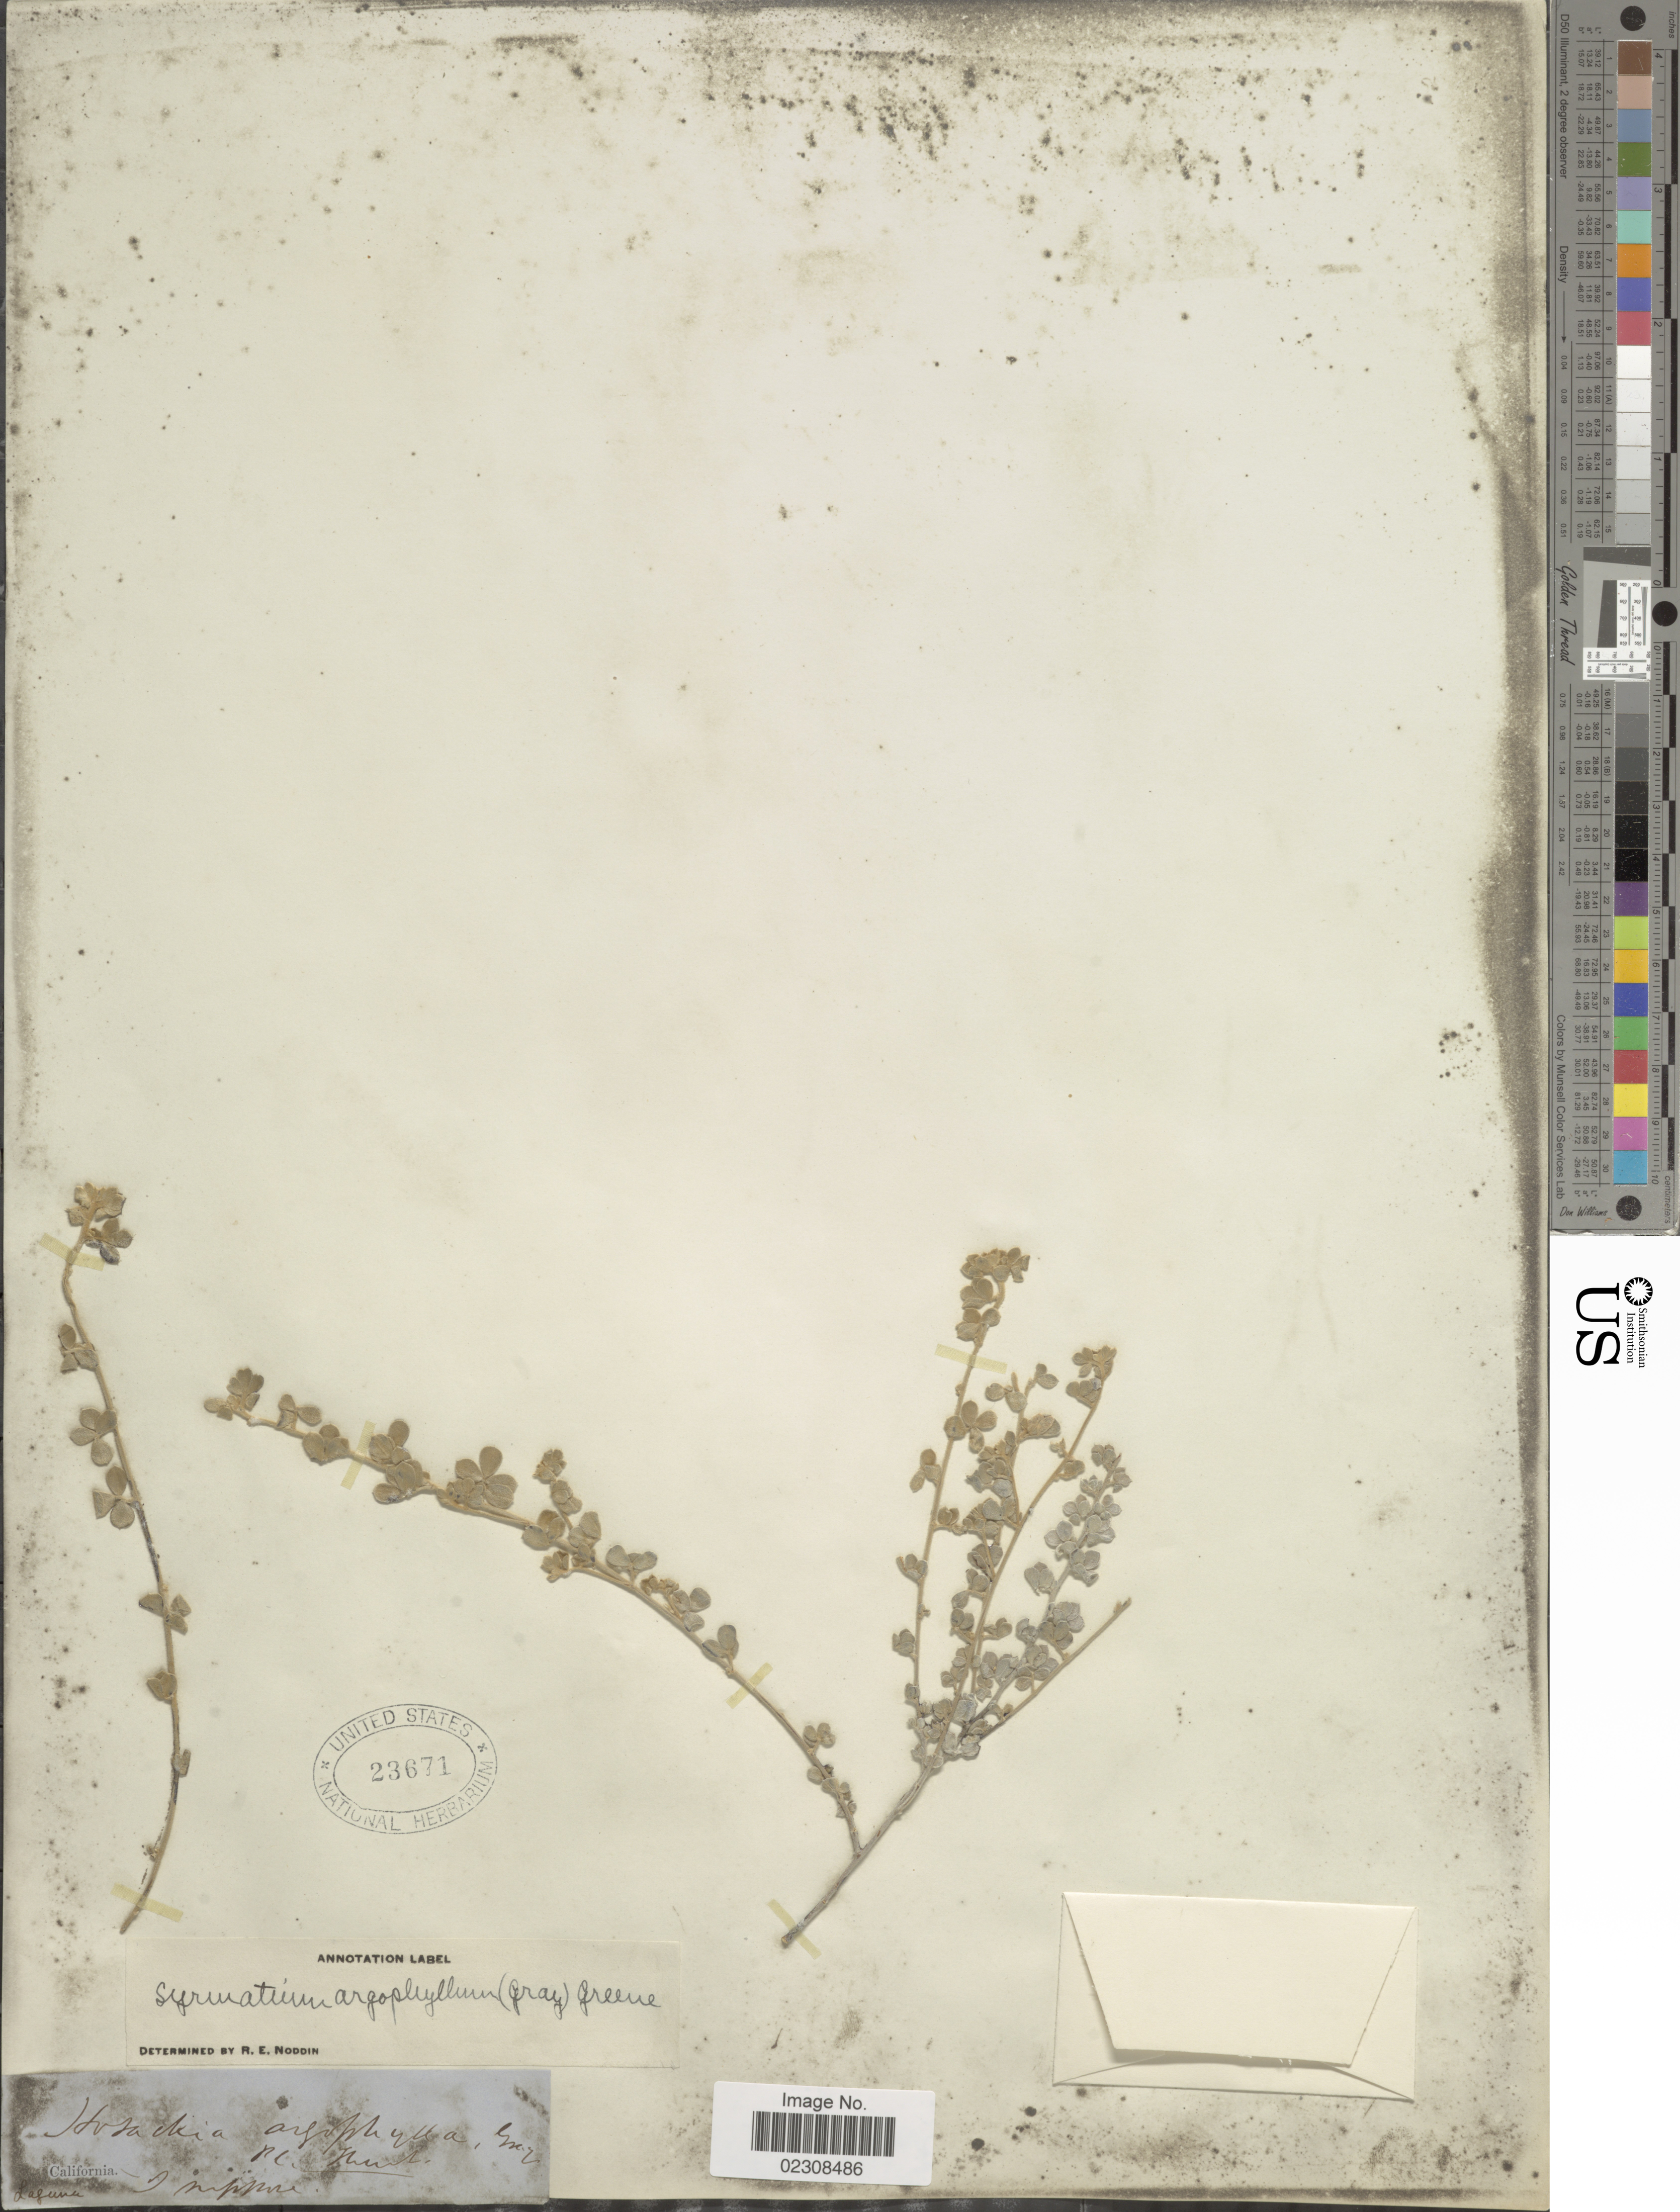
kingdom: Plantae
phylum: Tracheophyta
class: Magnoliopsida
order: Fabales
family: Fabaceae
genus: Syrmatium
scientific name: Syrmatium argophyllum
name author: (A. Gray) Greene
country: United States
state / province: California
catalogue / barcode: US 23671